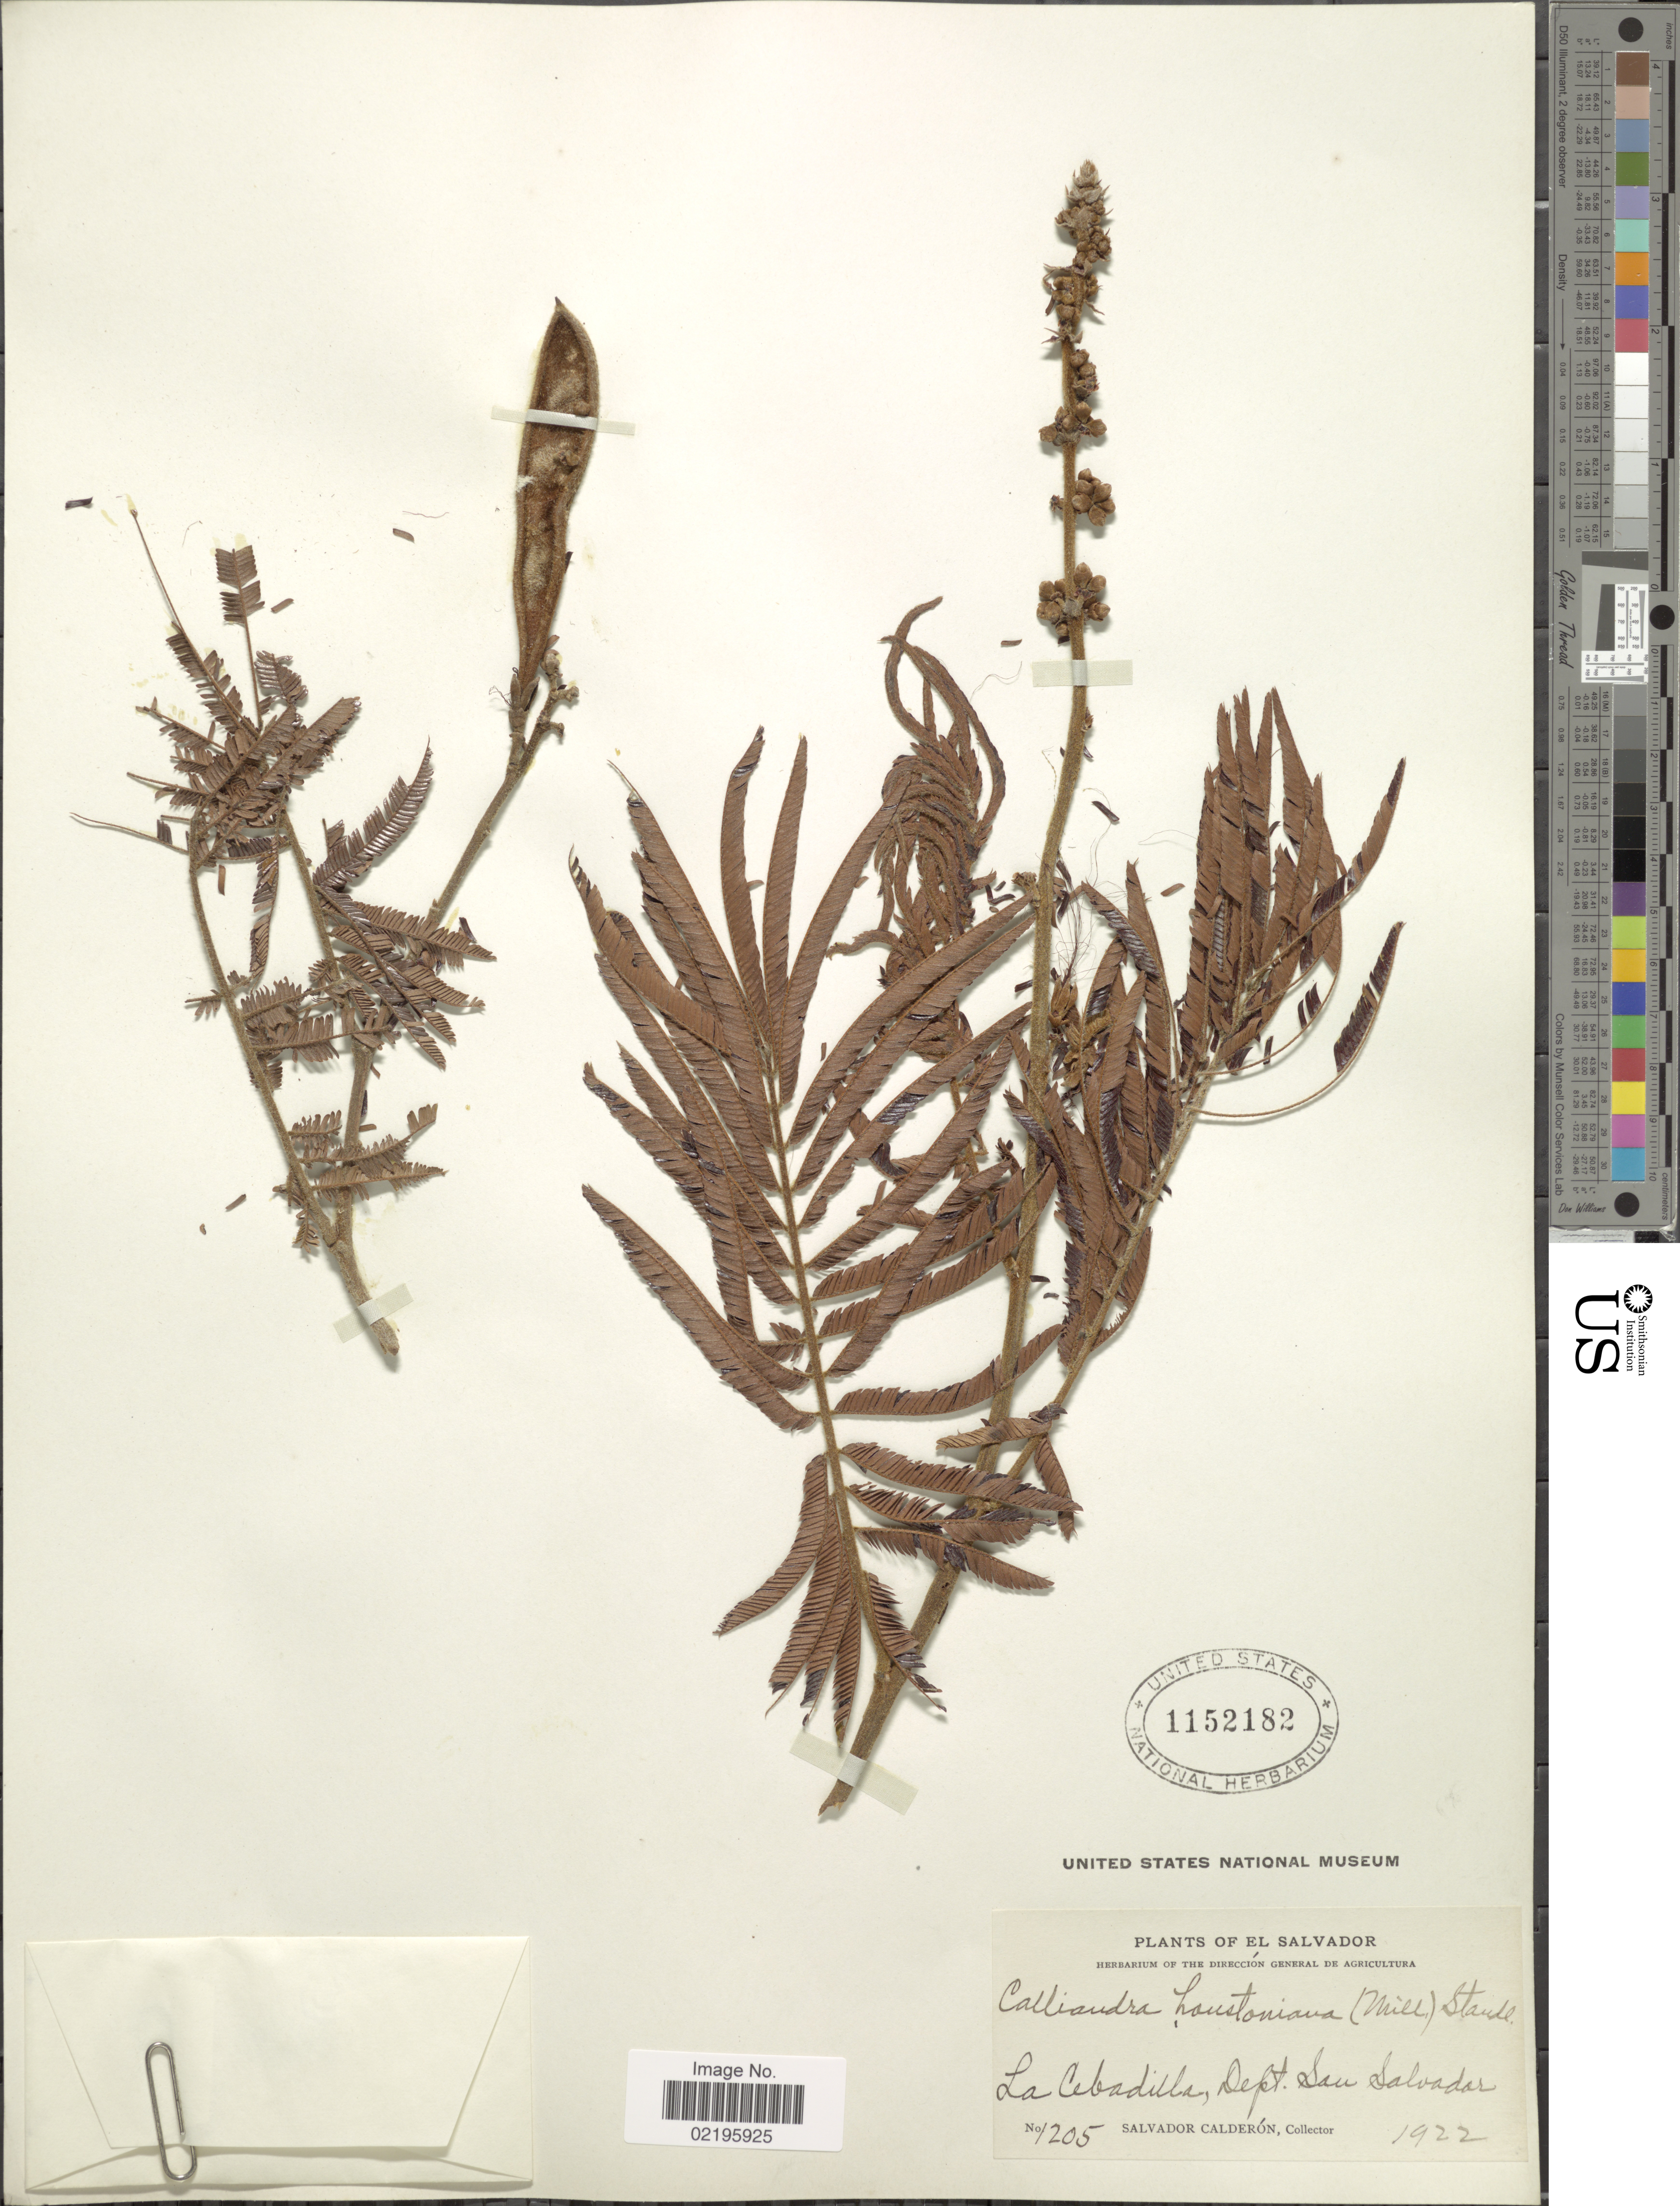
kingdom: Plantae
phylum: Tracheophyta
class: Magnoliopsida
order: Fabales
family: Fabaceae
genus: Calliandra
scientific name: Calliandra houstoniana var. houstoniana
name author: (Mill.) Standl.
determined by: Strong, Mark T., (BOT), Smithsonian Institution - National Museum of Natural History (UNITED STATES)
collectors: S. Calderón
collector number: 1205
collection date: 1922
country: El Salvador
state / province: San Salvador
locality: La Cebadilla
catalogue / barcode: US 1152182